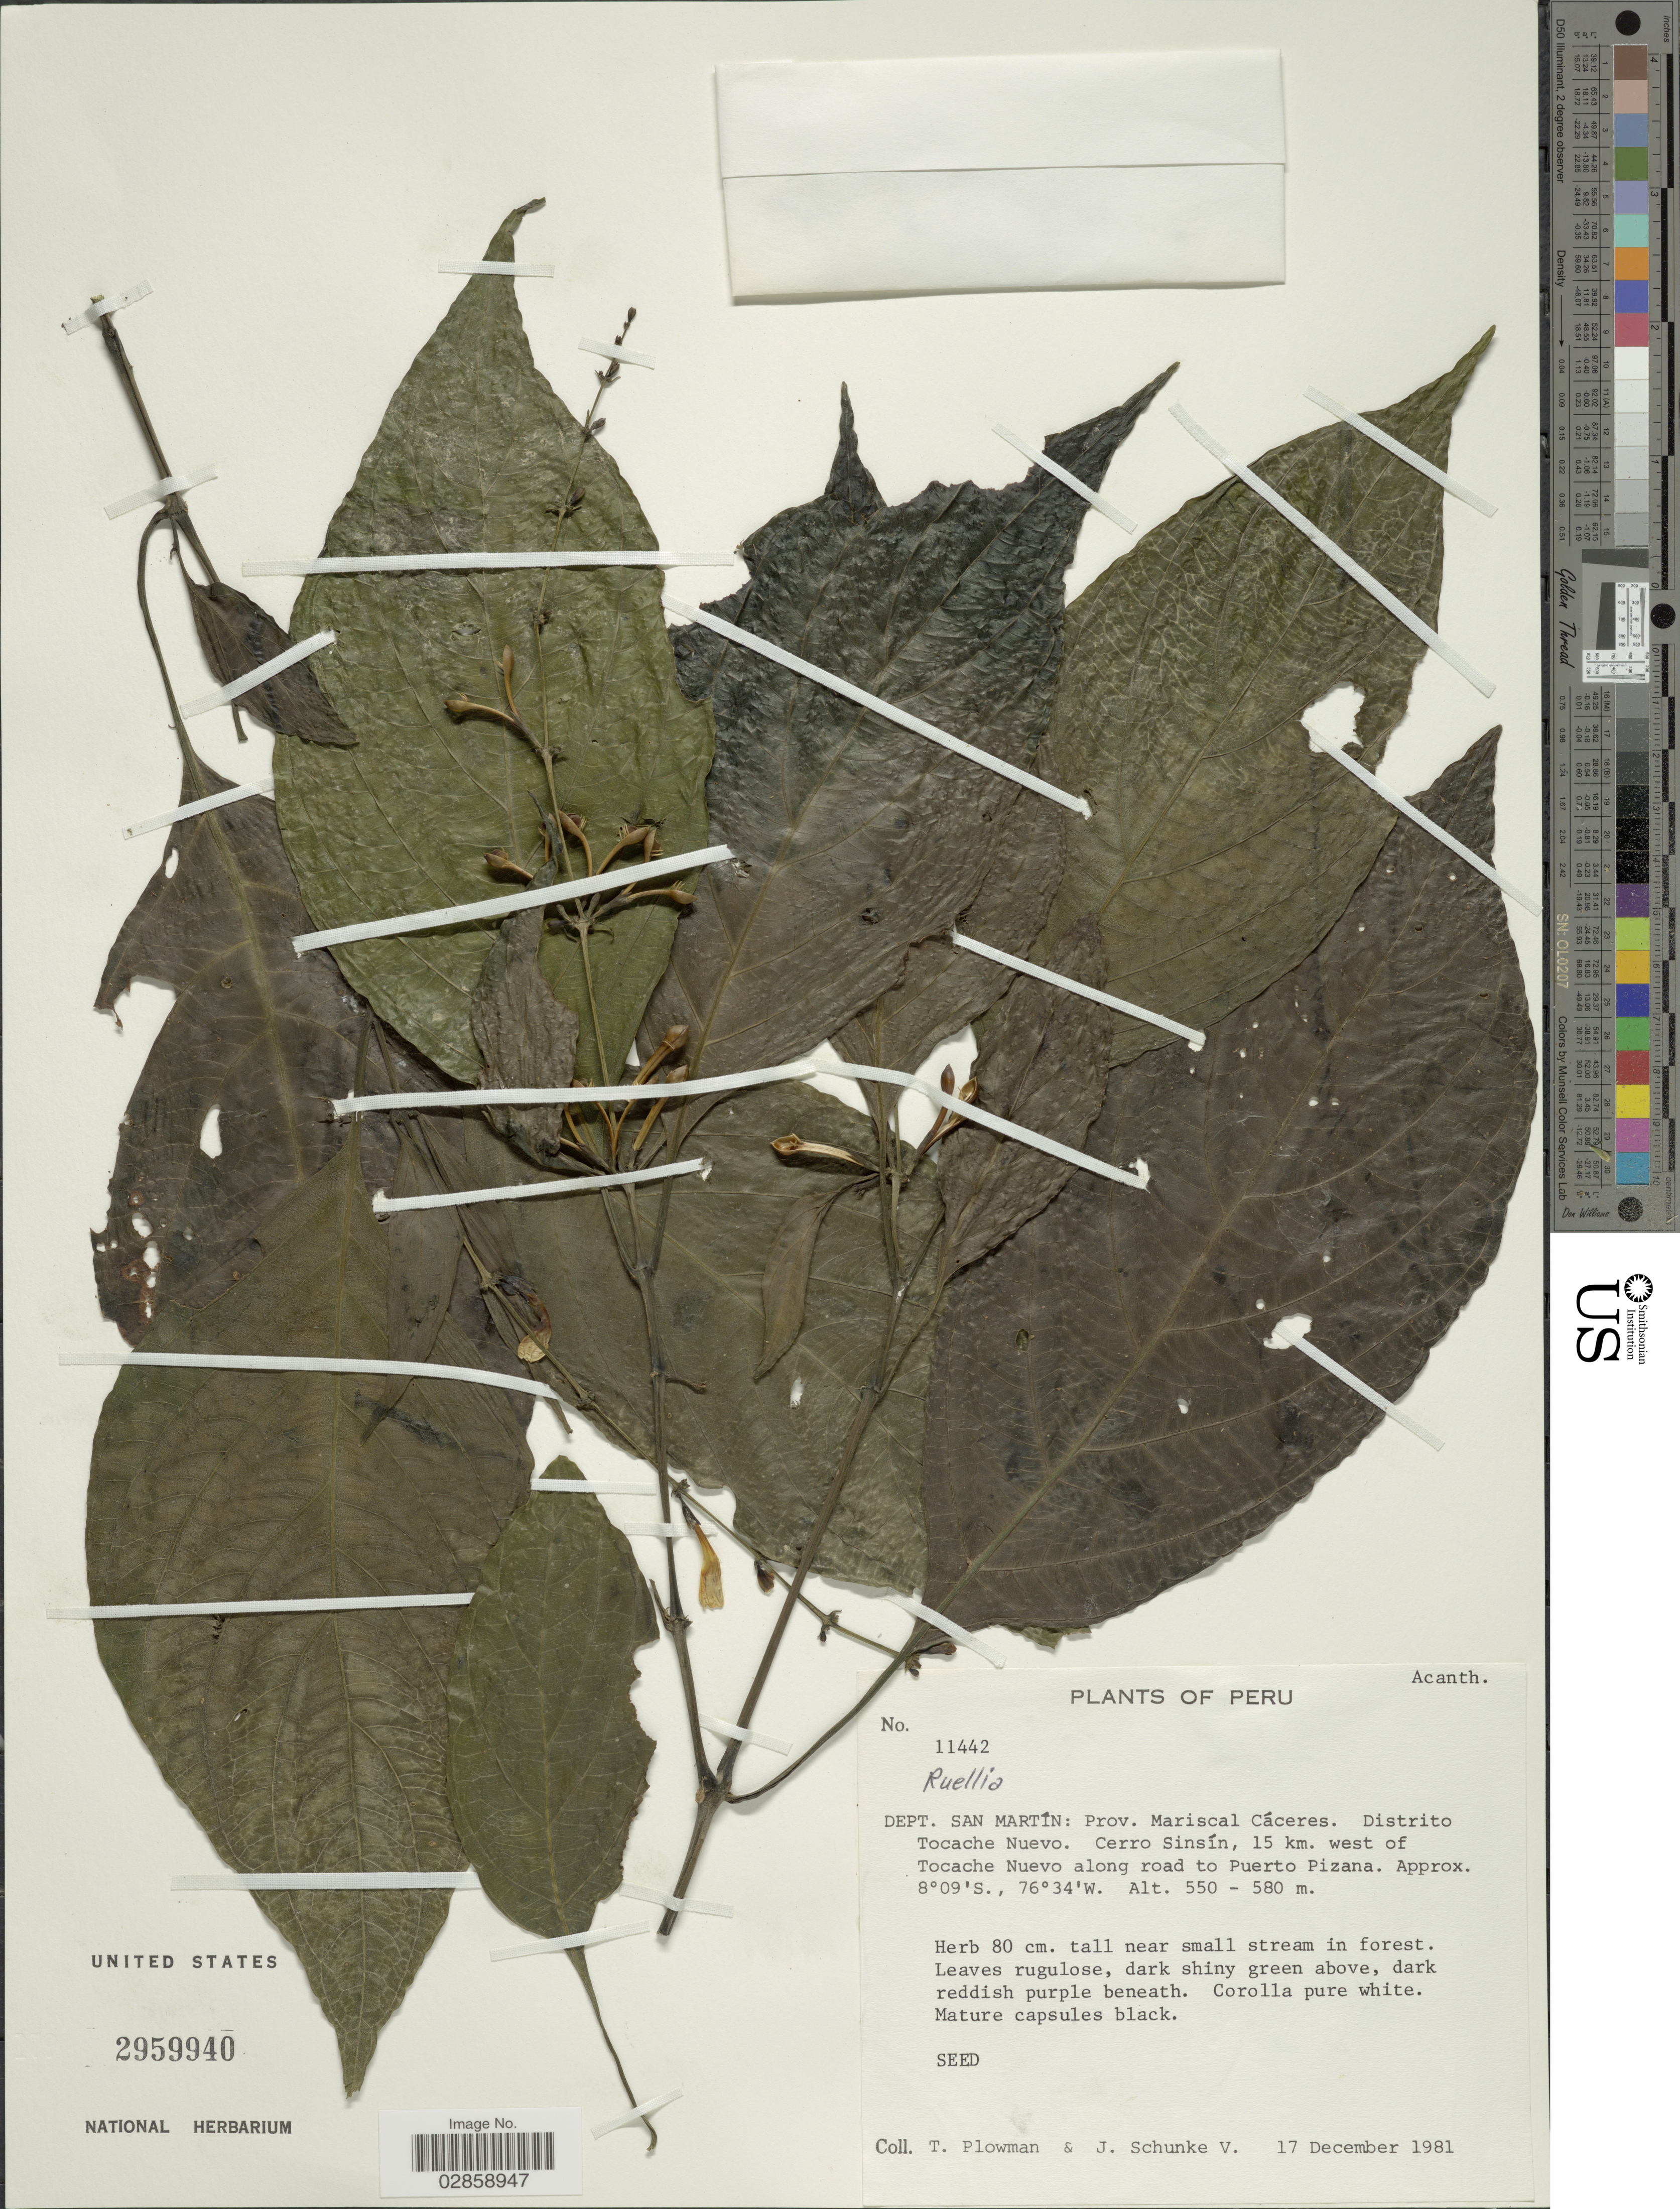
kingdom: Plantae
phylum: Tracheophyta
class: Magnoliopsida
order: Lamiales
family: Acanthaceae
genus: Ruellia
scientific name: Ruellia allardii Leonard sp. nov. ined.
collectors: T. Plowman & J. Schunke Vigo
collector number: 11442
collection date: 1981-12-17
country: Peru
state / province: San Martín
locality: Dept. San Martín: Prov. Mariscal Cáceres. Distrito Tocache Nuevo. Cerro Sinsín, 15 km. west of Tocache Nuevo along road to Puerto Pizana.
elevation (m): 550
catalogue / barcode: US 2959940